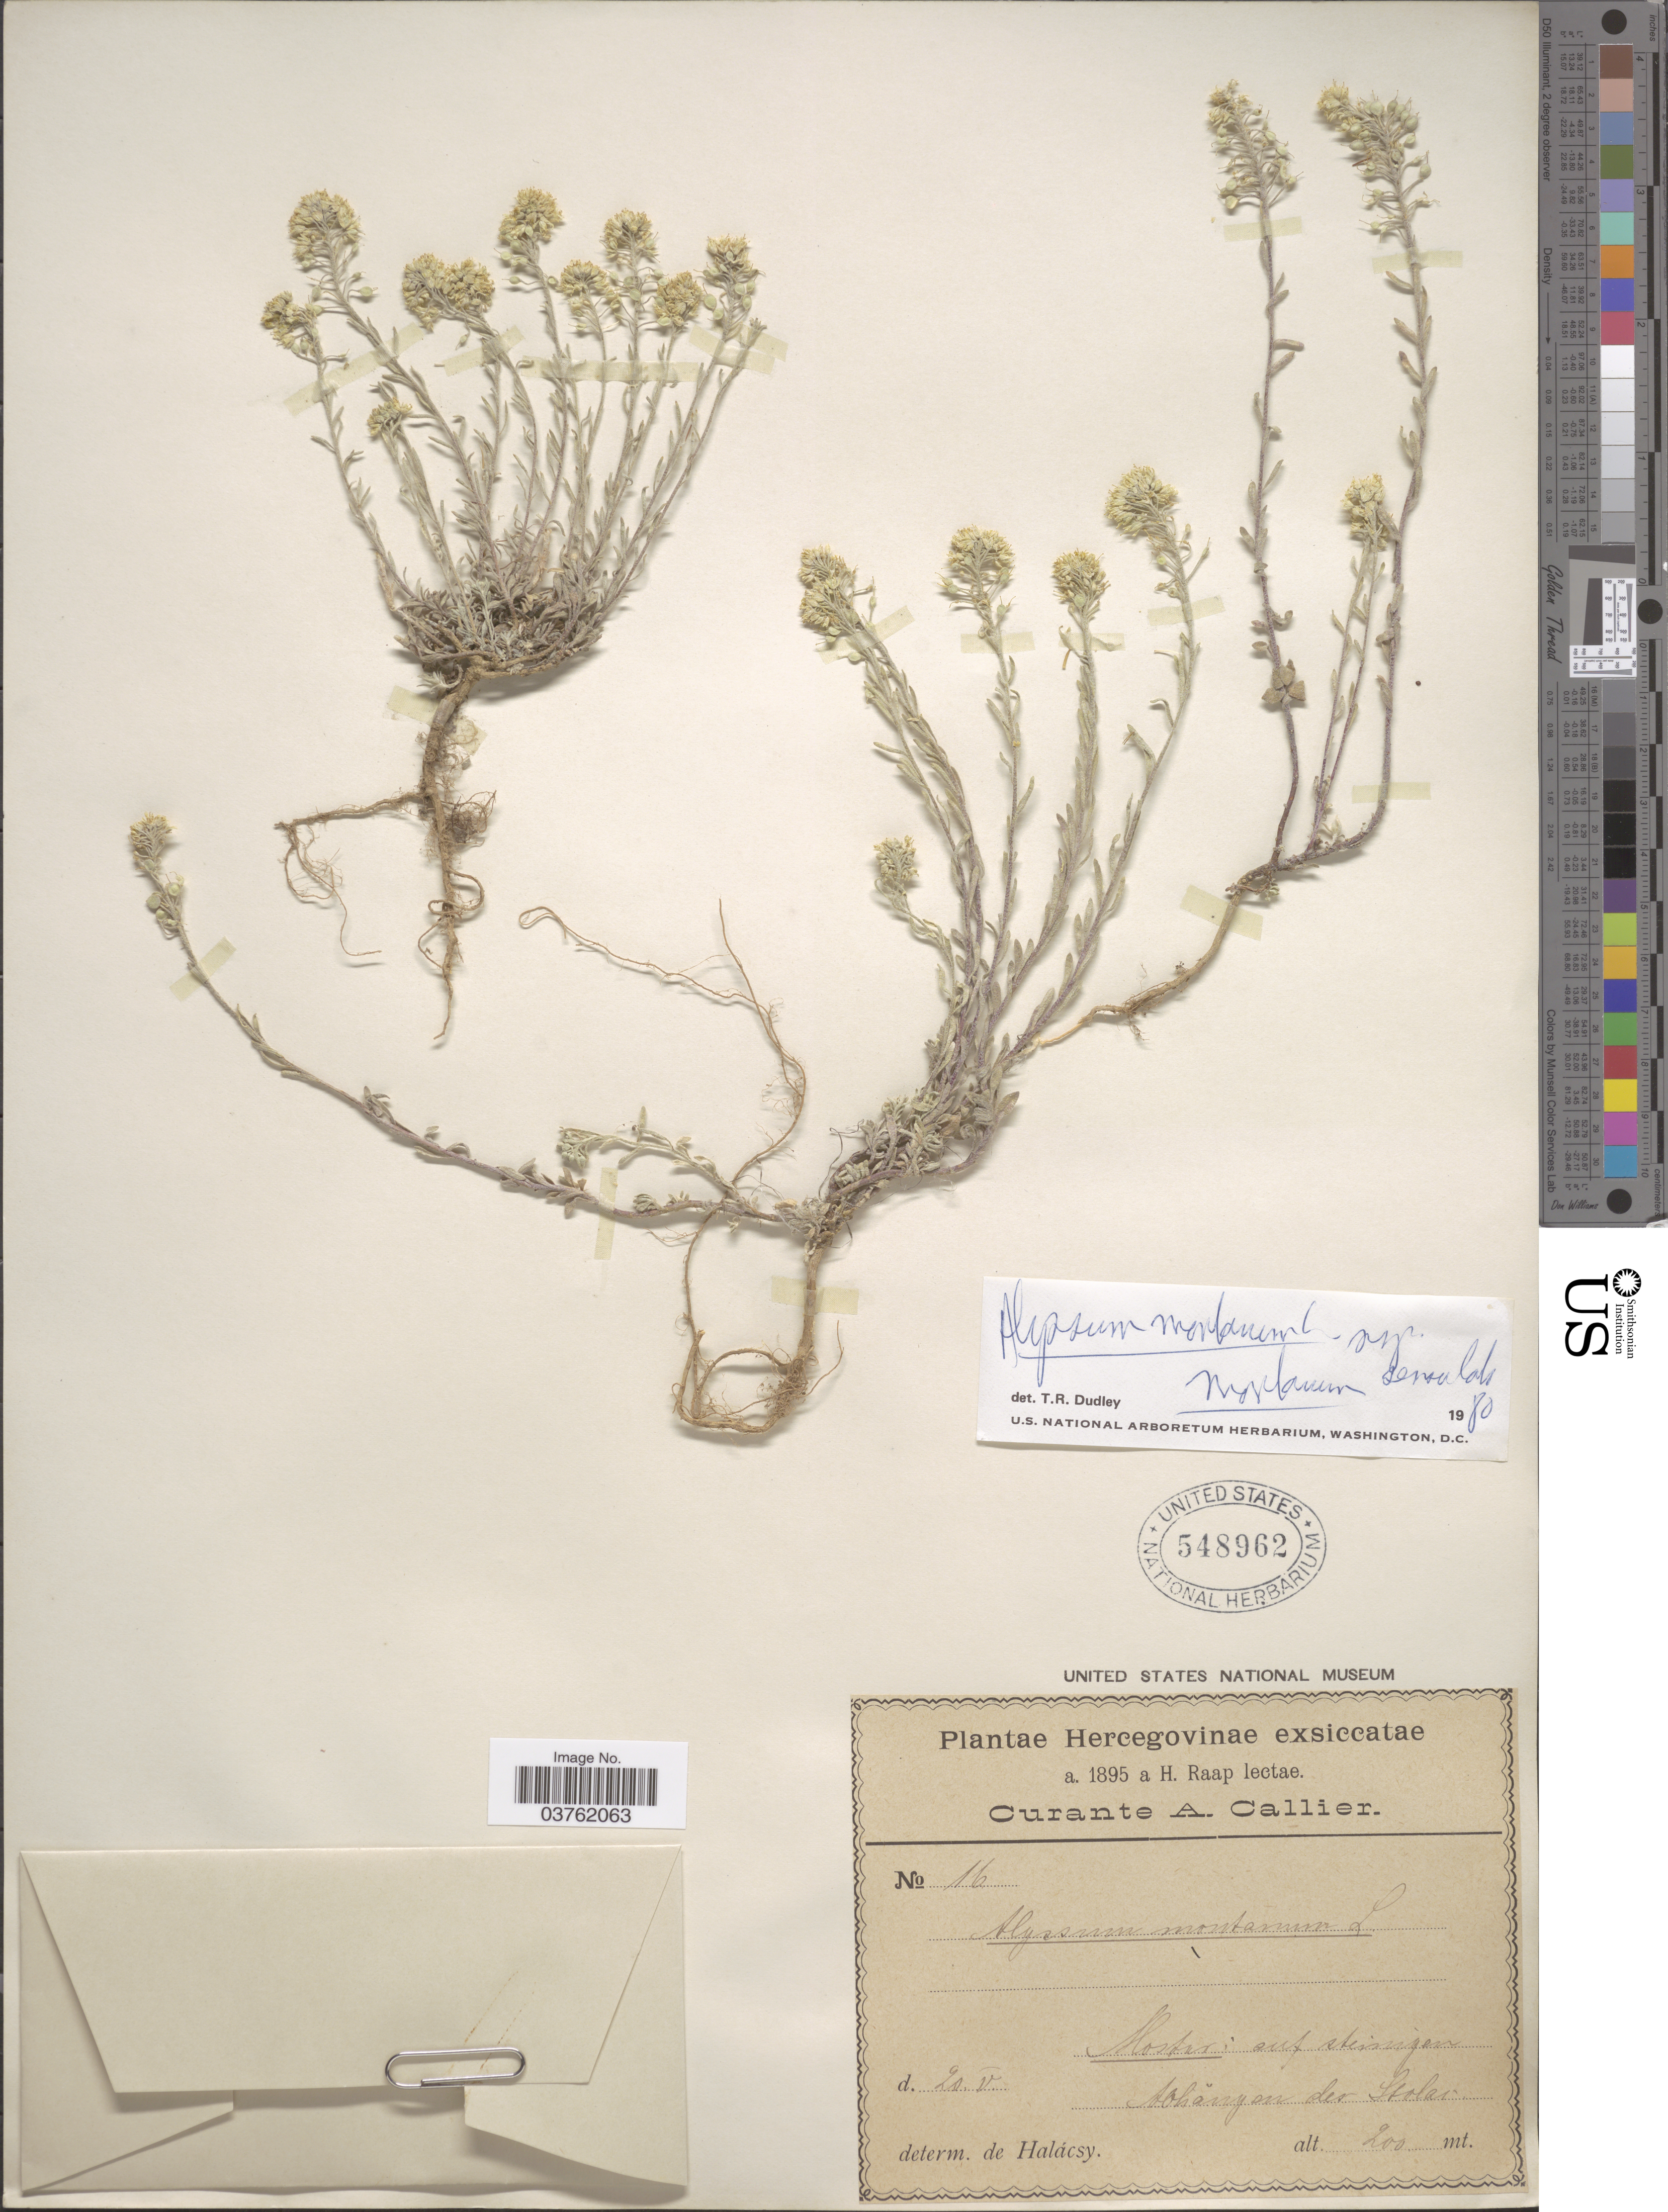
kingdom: Plantae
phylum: Tracheophyta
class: Magnoliopsida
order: Brassicales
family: Brassicaceae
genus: Alyssum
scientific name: Alyssum montanum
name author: L.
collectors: H. Raap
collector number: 16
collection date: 1895-05-20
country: Bosnia and Herzegovina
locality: Hercegovinae. Mostar: auf steinigen Abhängen der Stolar.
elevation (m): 200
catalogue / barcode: US 548962